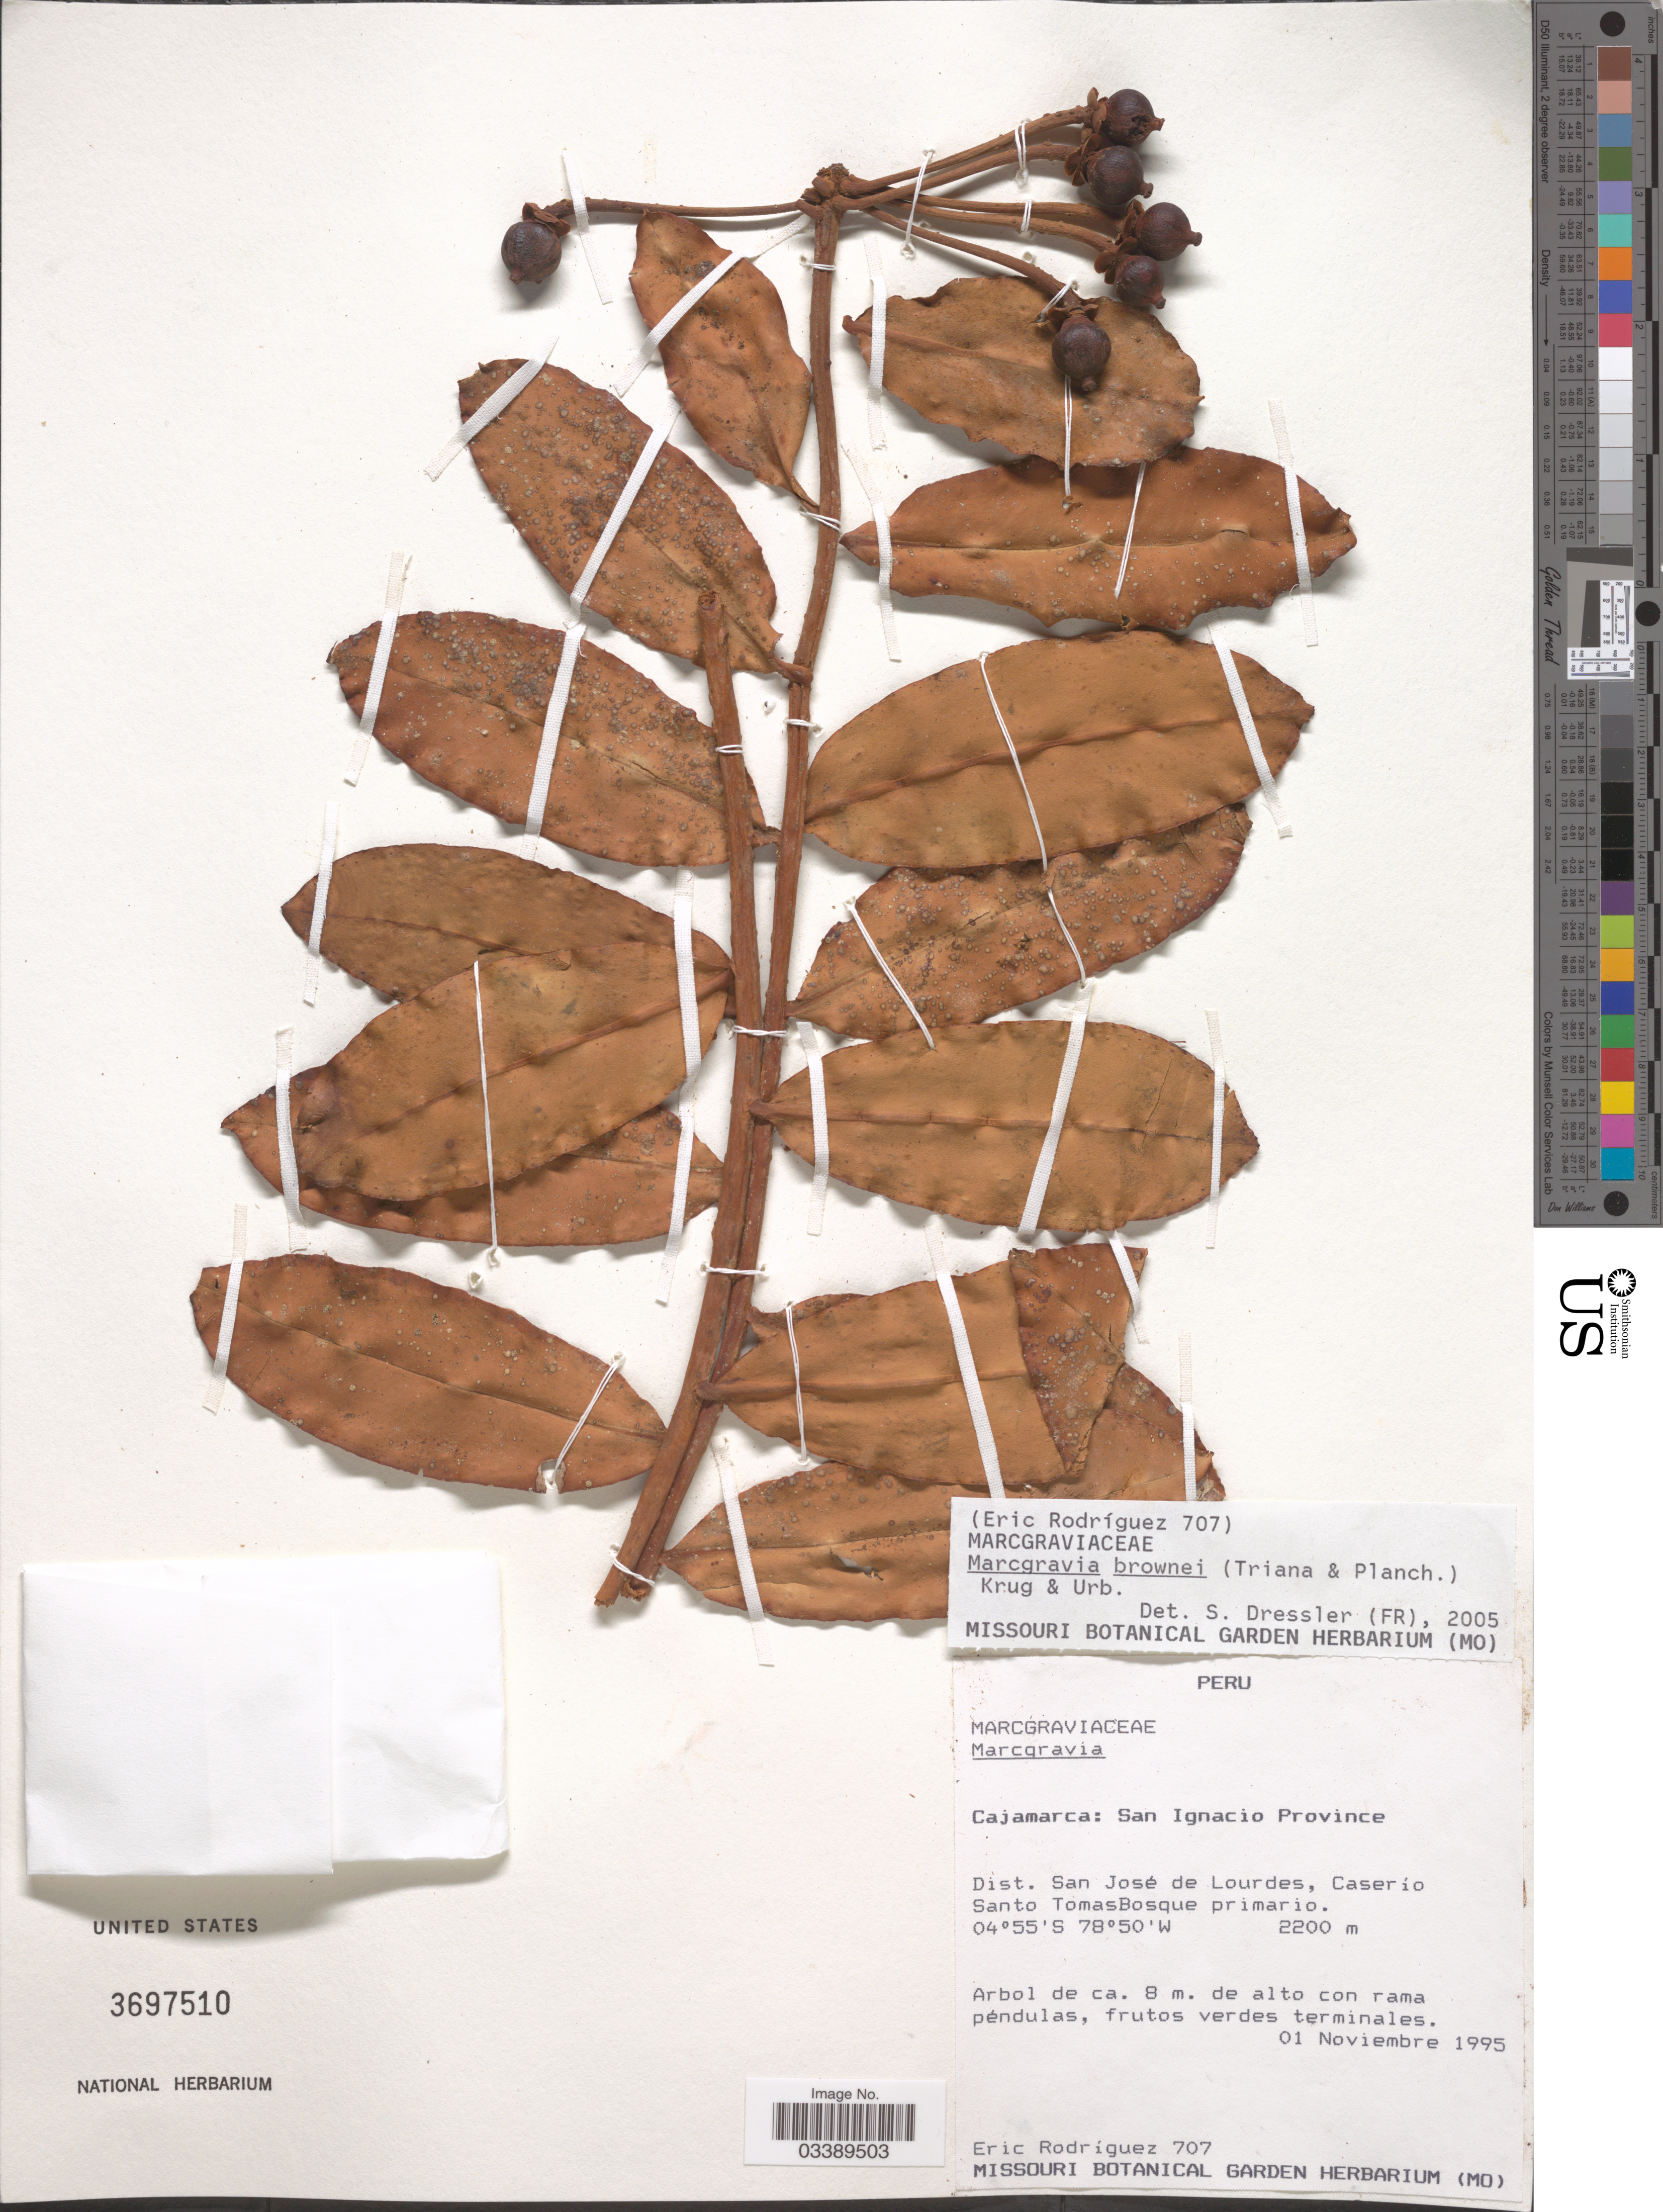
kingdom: Plantae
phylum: Tracheophyta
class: Magnoliopsida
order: Ericales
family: Marcgraviaceae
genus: Marcgravia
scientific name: Marcgravia brownei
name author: (Triana & Planch.) Krug & Urb.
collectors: E. Rodriguez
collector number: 707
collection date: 1995-11-01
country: Peru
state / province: Cajamarca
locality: San Ignacio Province. Dist. San José de Lourdes, Caserío Santo TomasBosque primario.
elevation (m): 2200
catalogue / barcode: US 3697510